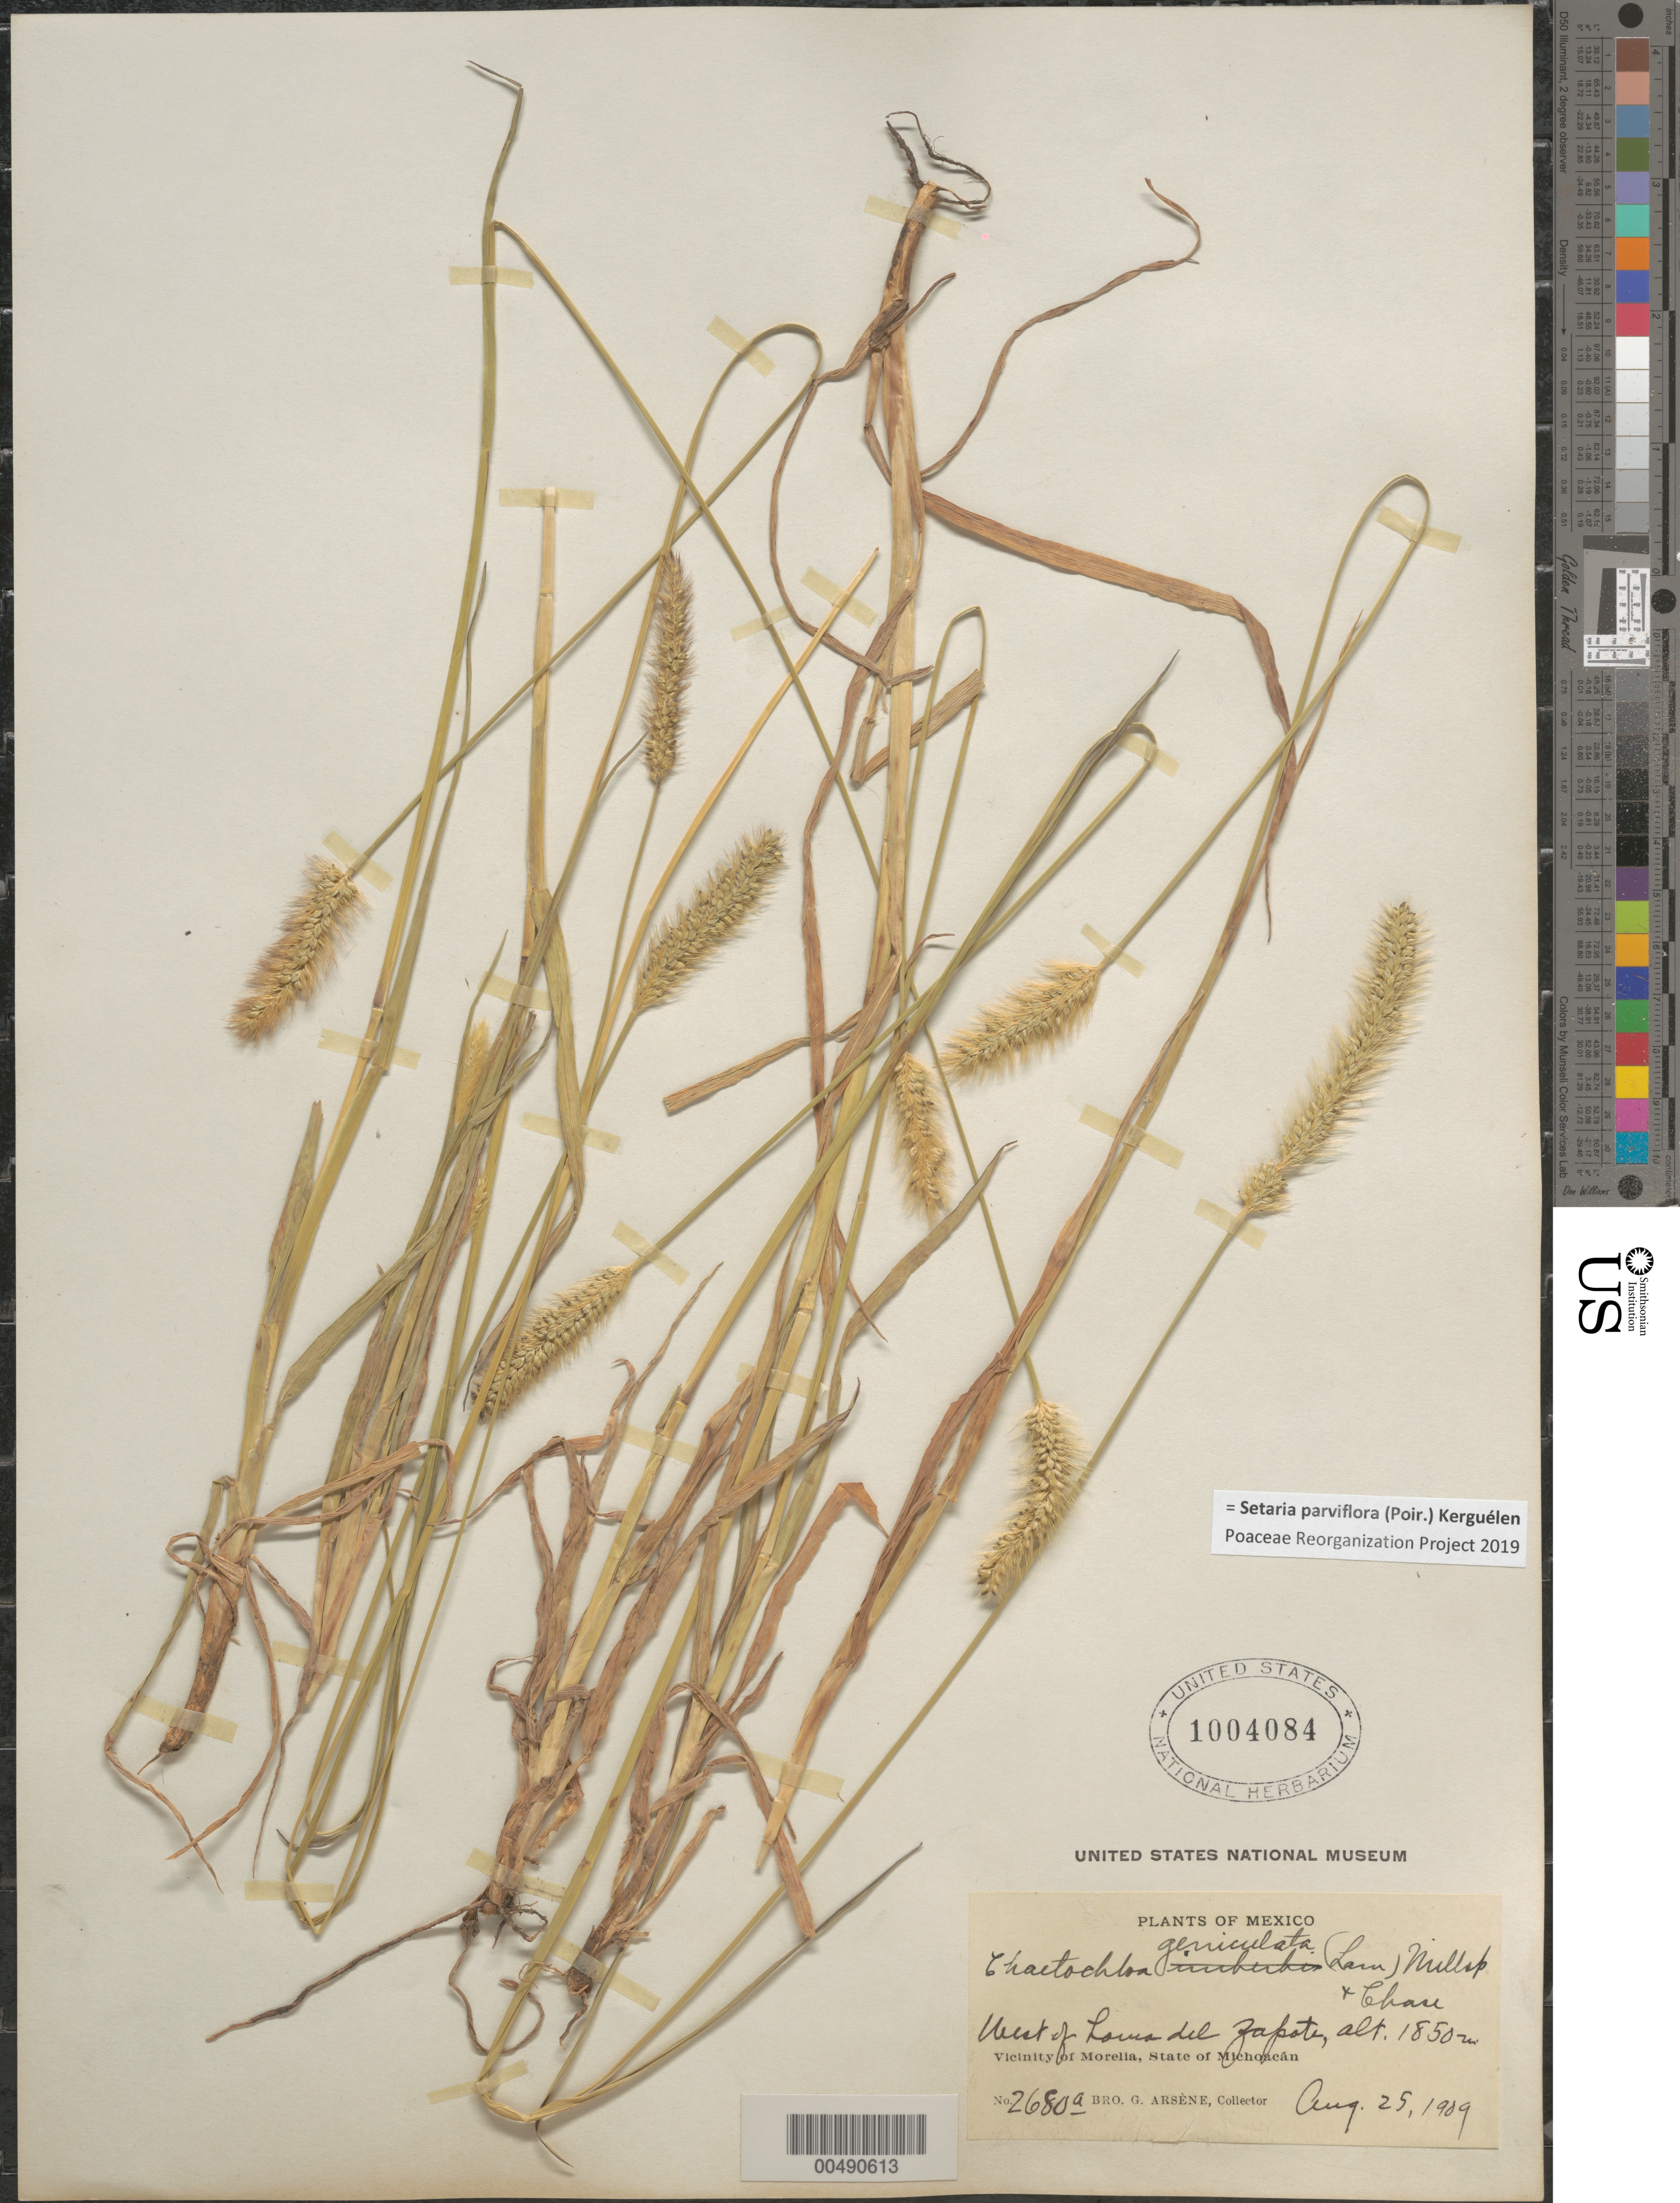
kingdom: Plantae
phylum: Tracheophyta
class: Liliopsida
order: Poales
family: Poaceae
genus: Setaria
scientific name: Setaria parviflora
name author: (Poir.) Kerguélen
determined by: Poaceae Reorganization Project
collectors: Bro. G. Arsène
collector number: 2680a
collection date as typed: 25 Aug 1909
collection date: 1909-08-25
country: Mexico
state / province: Michoacán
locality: W of Loma del Zapote, vicinity of Morelia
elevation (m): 1850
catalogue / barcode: US 1004084